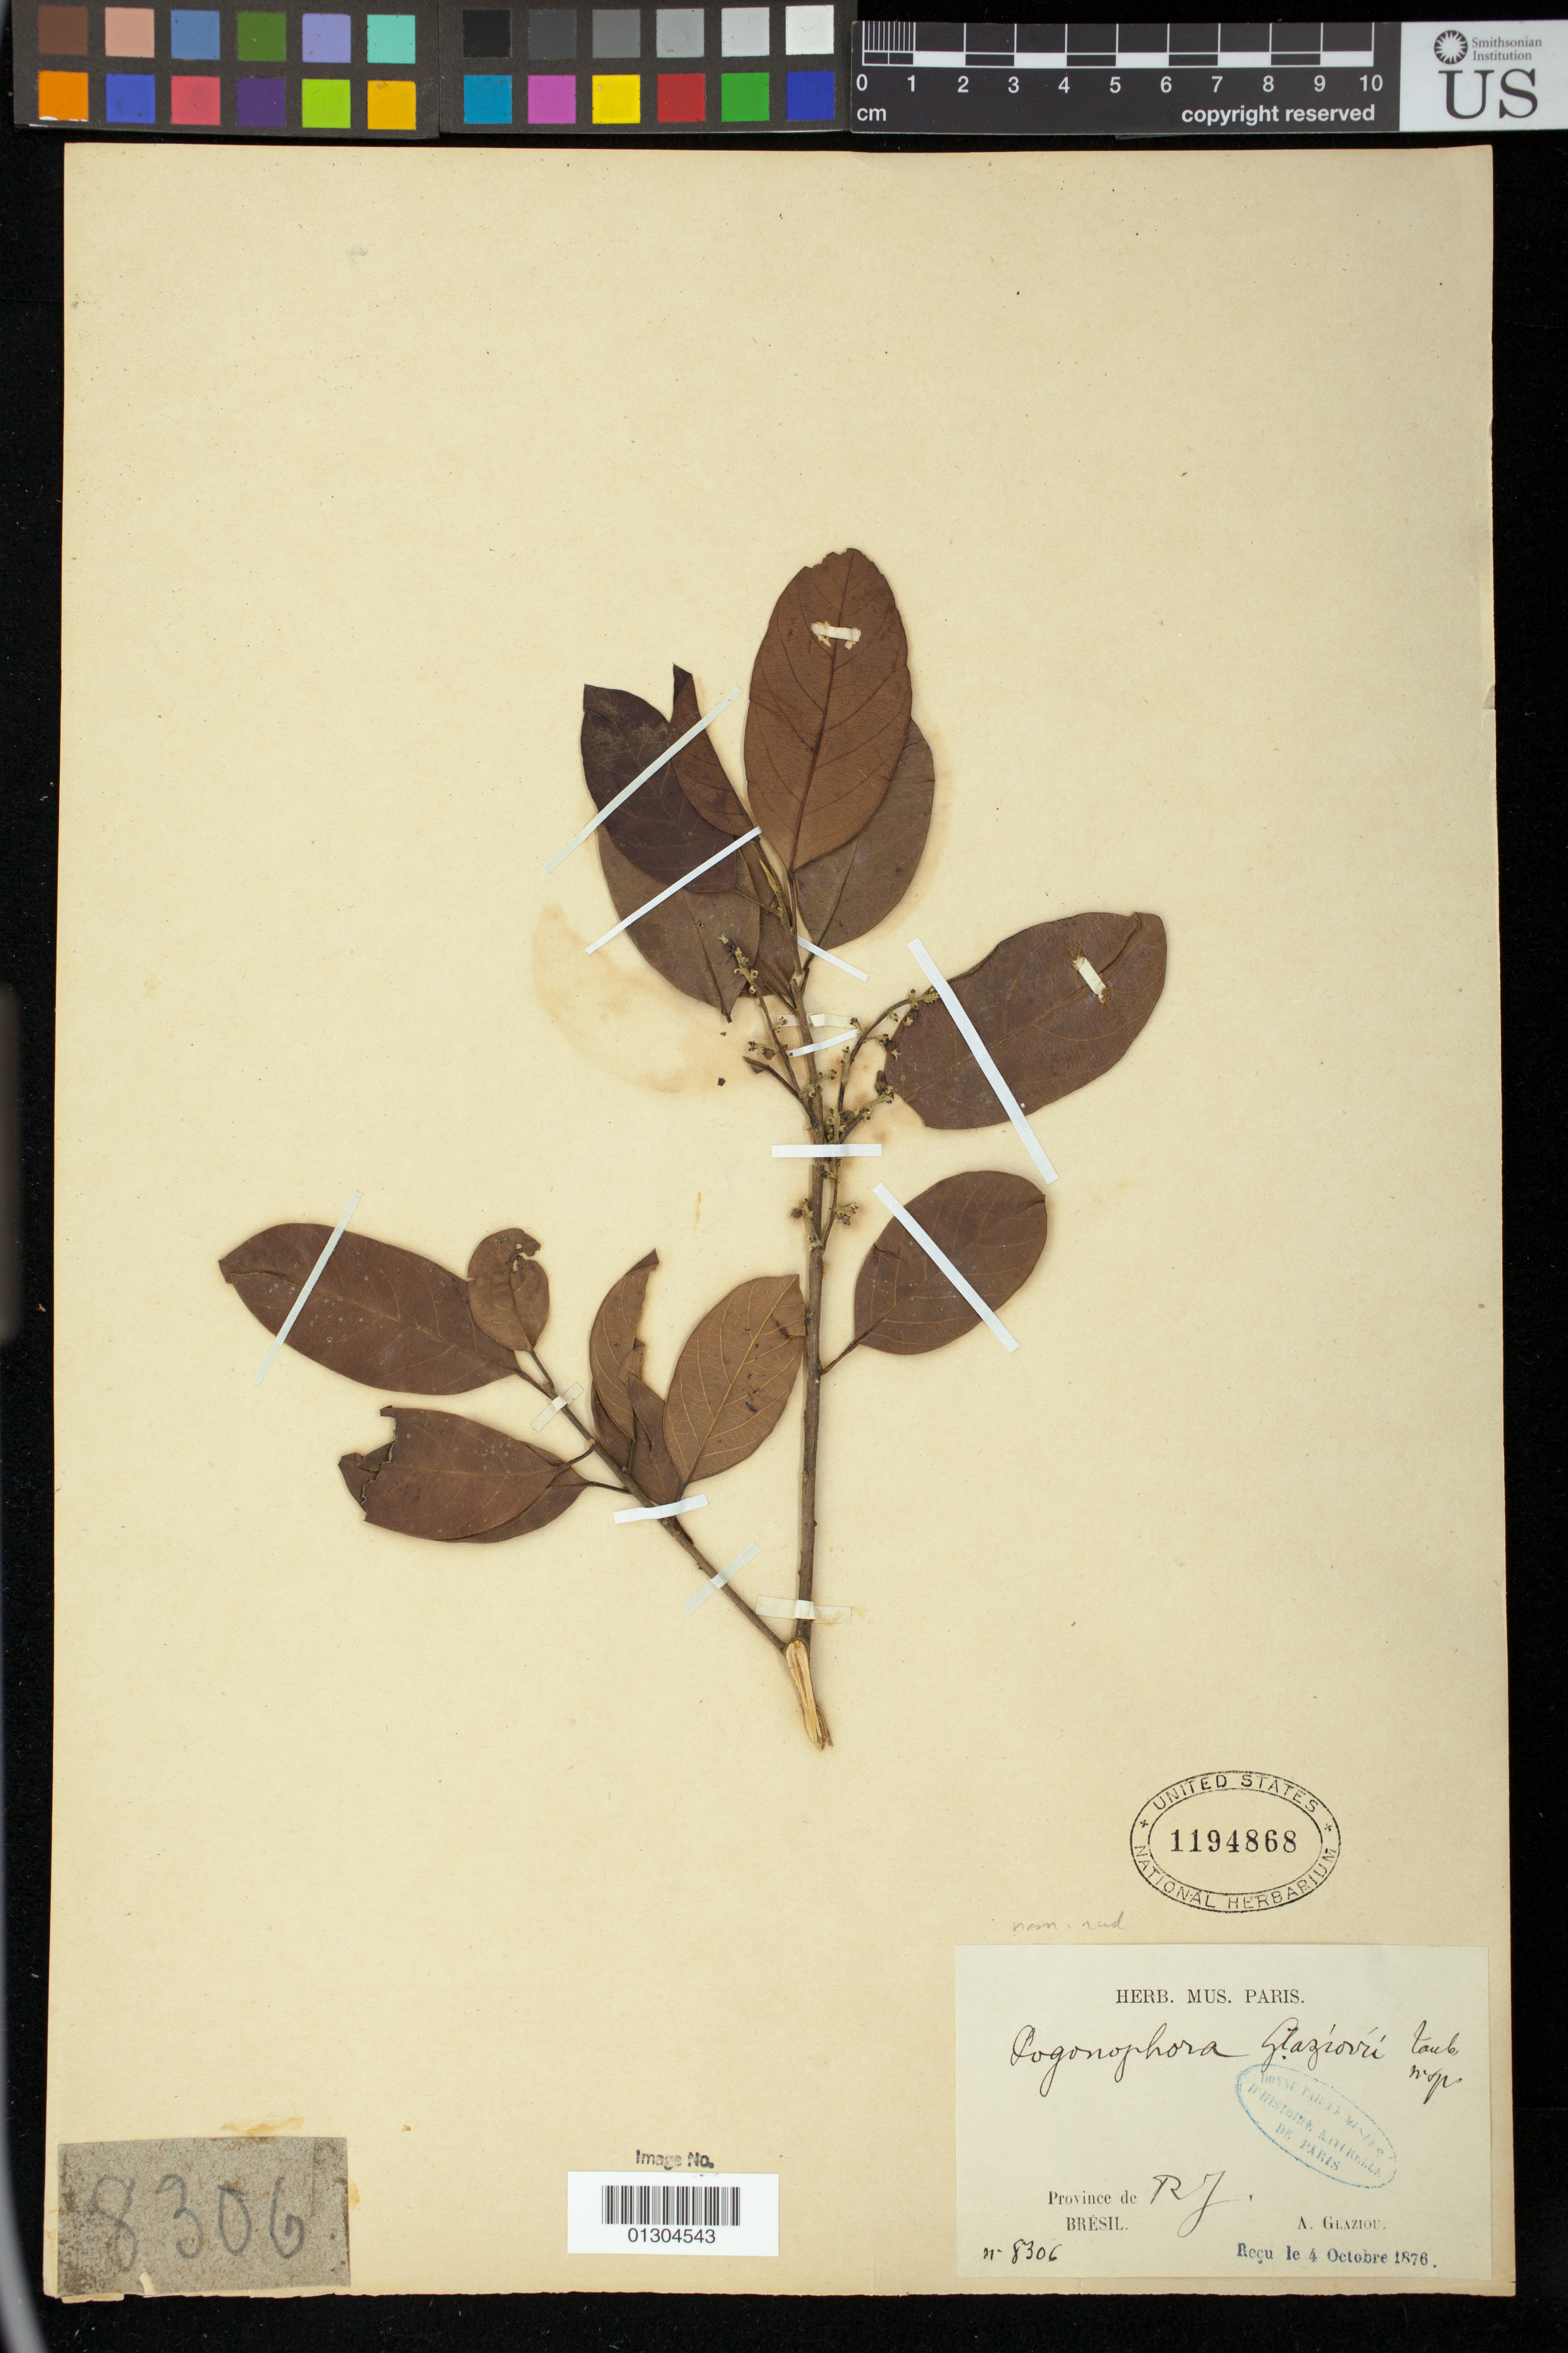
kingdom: Plantae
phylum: Tracheophyta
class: Magnoliopsida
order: Malpighiales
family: Peraceae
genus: Pogonophora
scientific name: Pogonophora schomburgkiana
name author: Miers ex Benth.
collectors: A. F. M. Glaziou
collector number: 8306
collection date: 1876-10-04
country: Brazil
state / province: Rio de Janeiro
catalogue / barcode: US 1194868